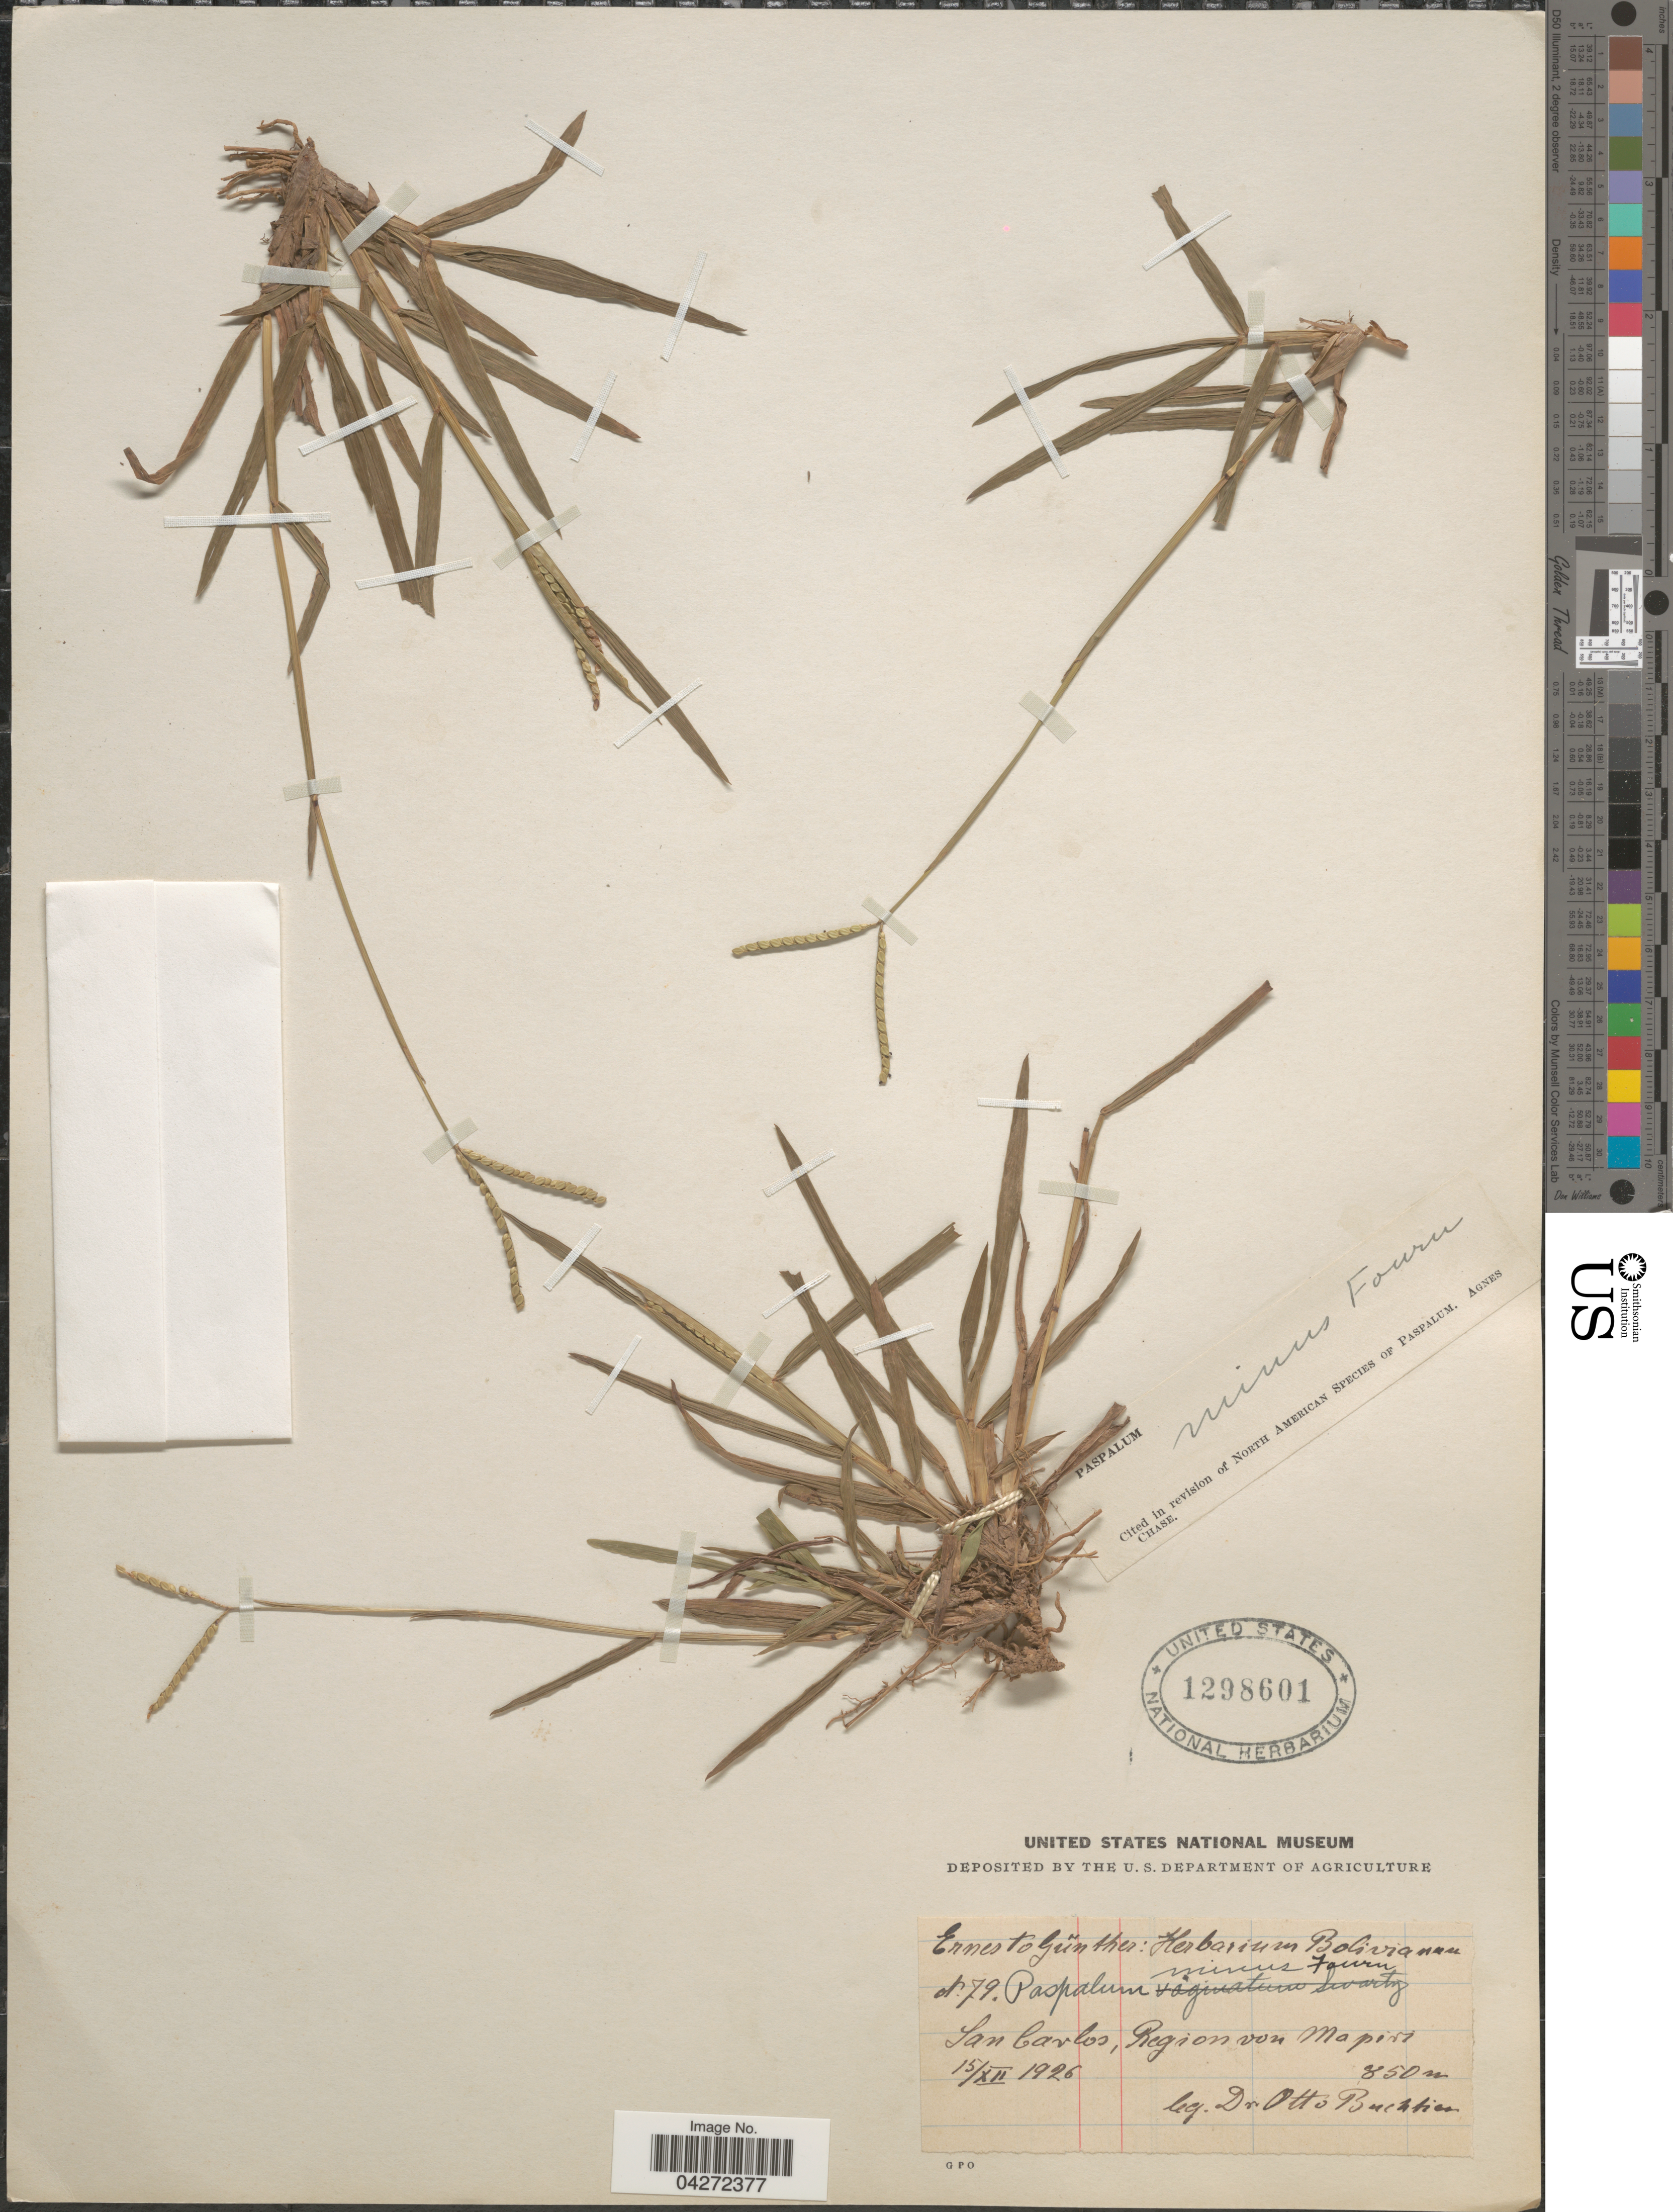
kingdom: Plantae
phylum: Tracheophyta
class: Liliopsida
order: Poales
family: Poaceae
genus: Paspalum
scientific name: Paspalum minus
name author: E. Fourn.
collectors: O. Buchtien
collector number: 79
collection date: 1926-12-15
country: Bolivia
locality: San Carlos, Region von Mapiri.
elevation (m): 850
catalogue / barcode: US 1298601